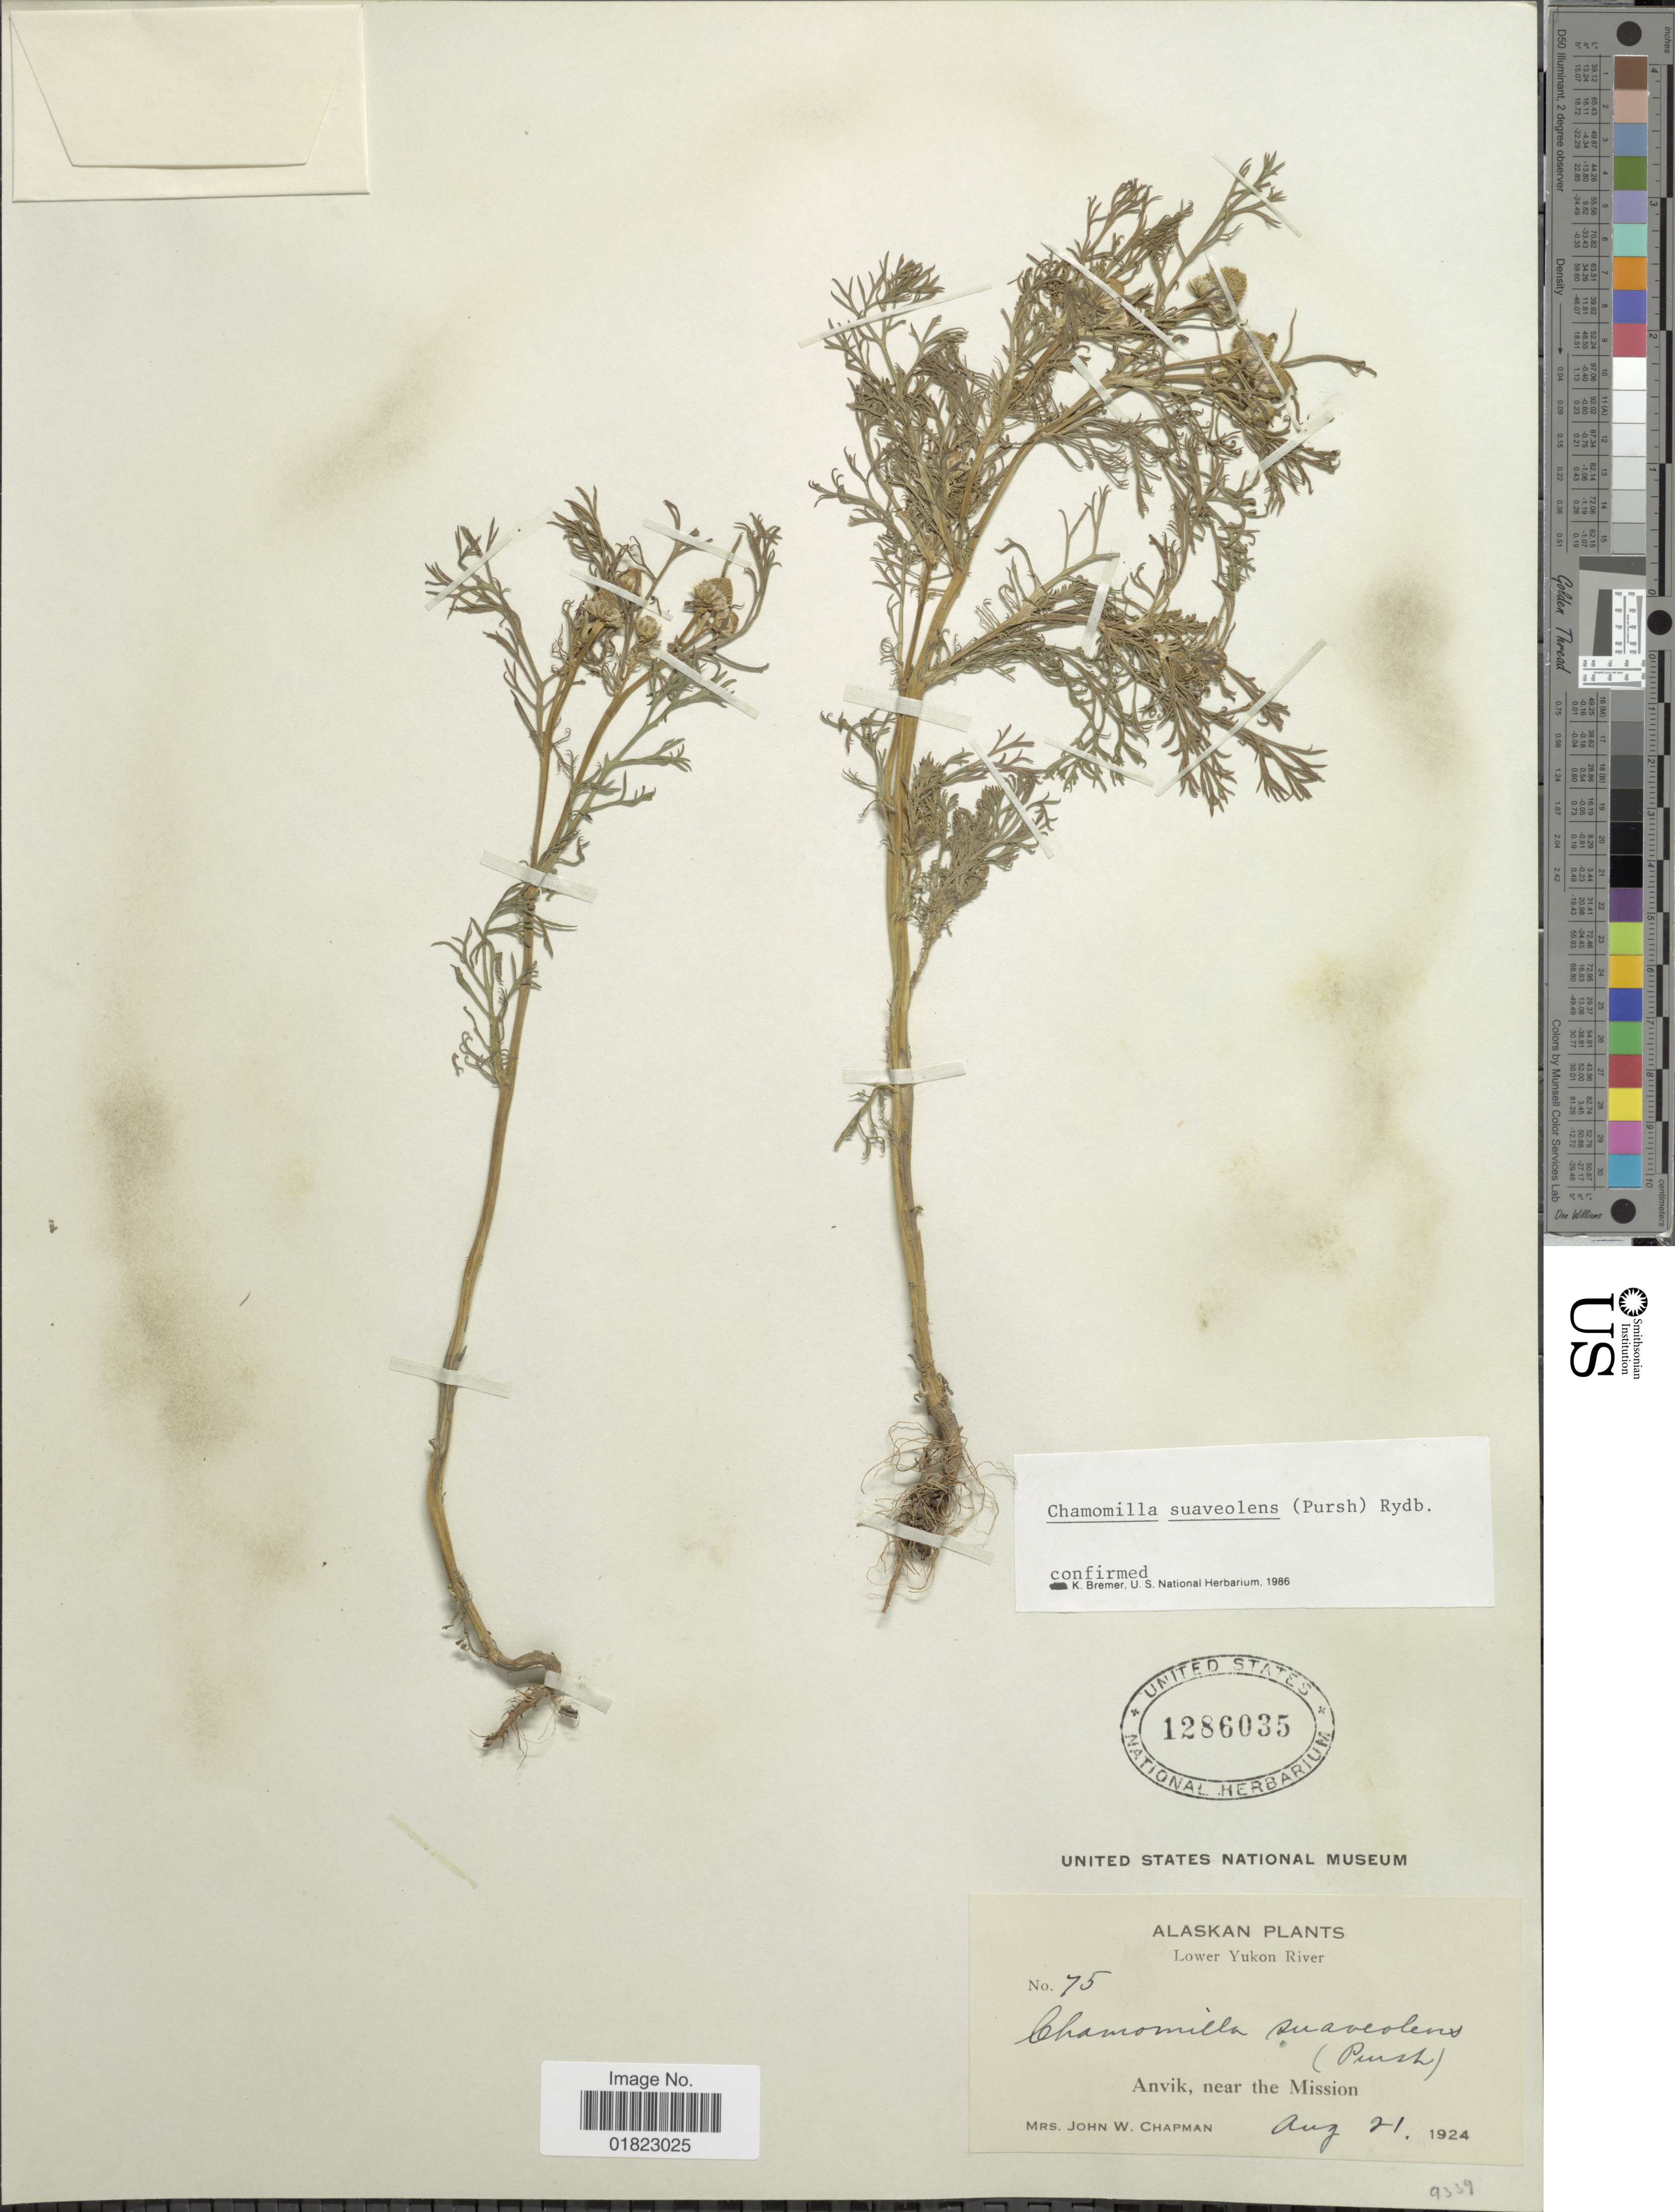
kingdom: Plantae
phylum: Tracheophyta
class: Magnoliopsida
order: Asterales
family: Asteraceae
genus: Matricaria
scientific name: Matricaria matricarioides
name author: (Less.) Porter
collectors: J. Chapman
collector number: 75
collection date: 1924-08-21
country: United States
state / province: Alaska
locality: Lower Yukon River. Anvik, near the Mission.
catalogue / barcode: US 1286035